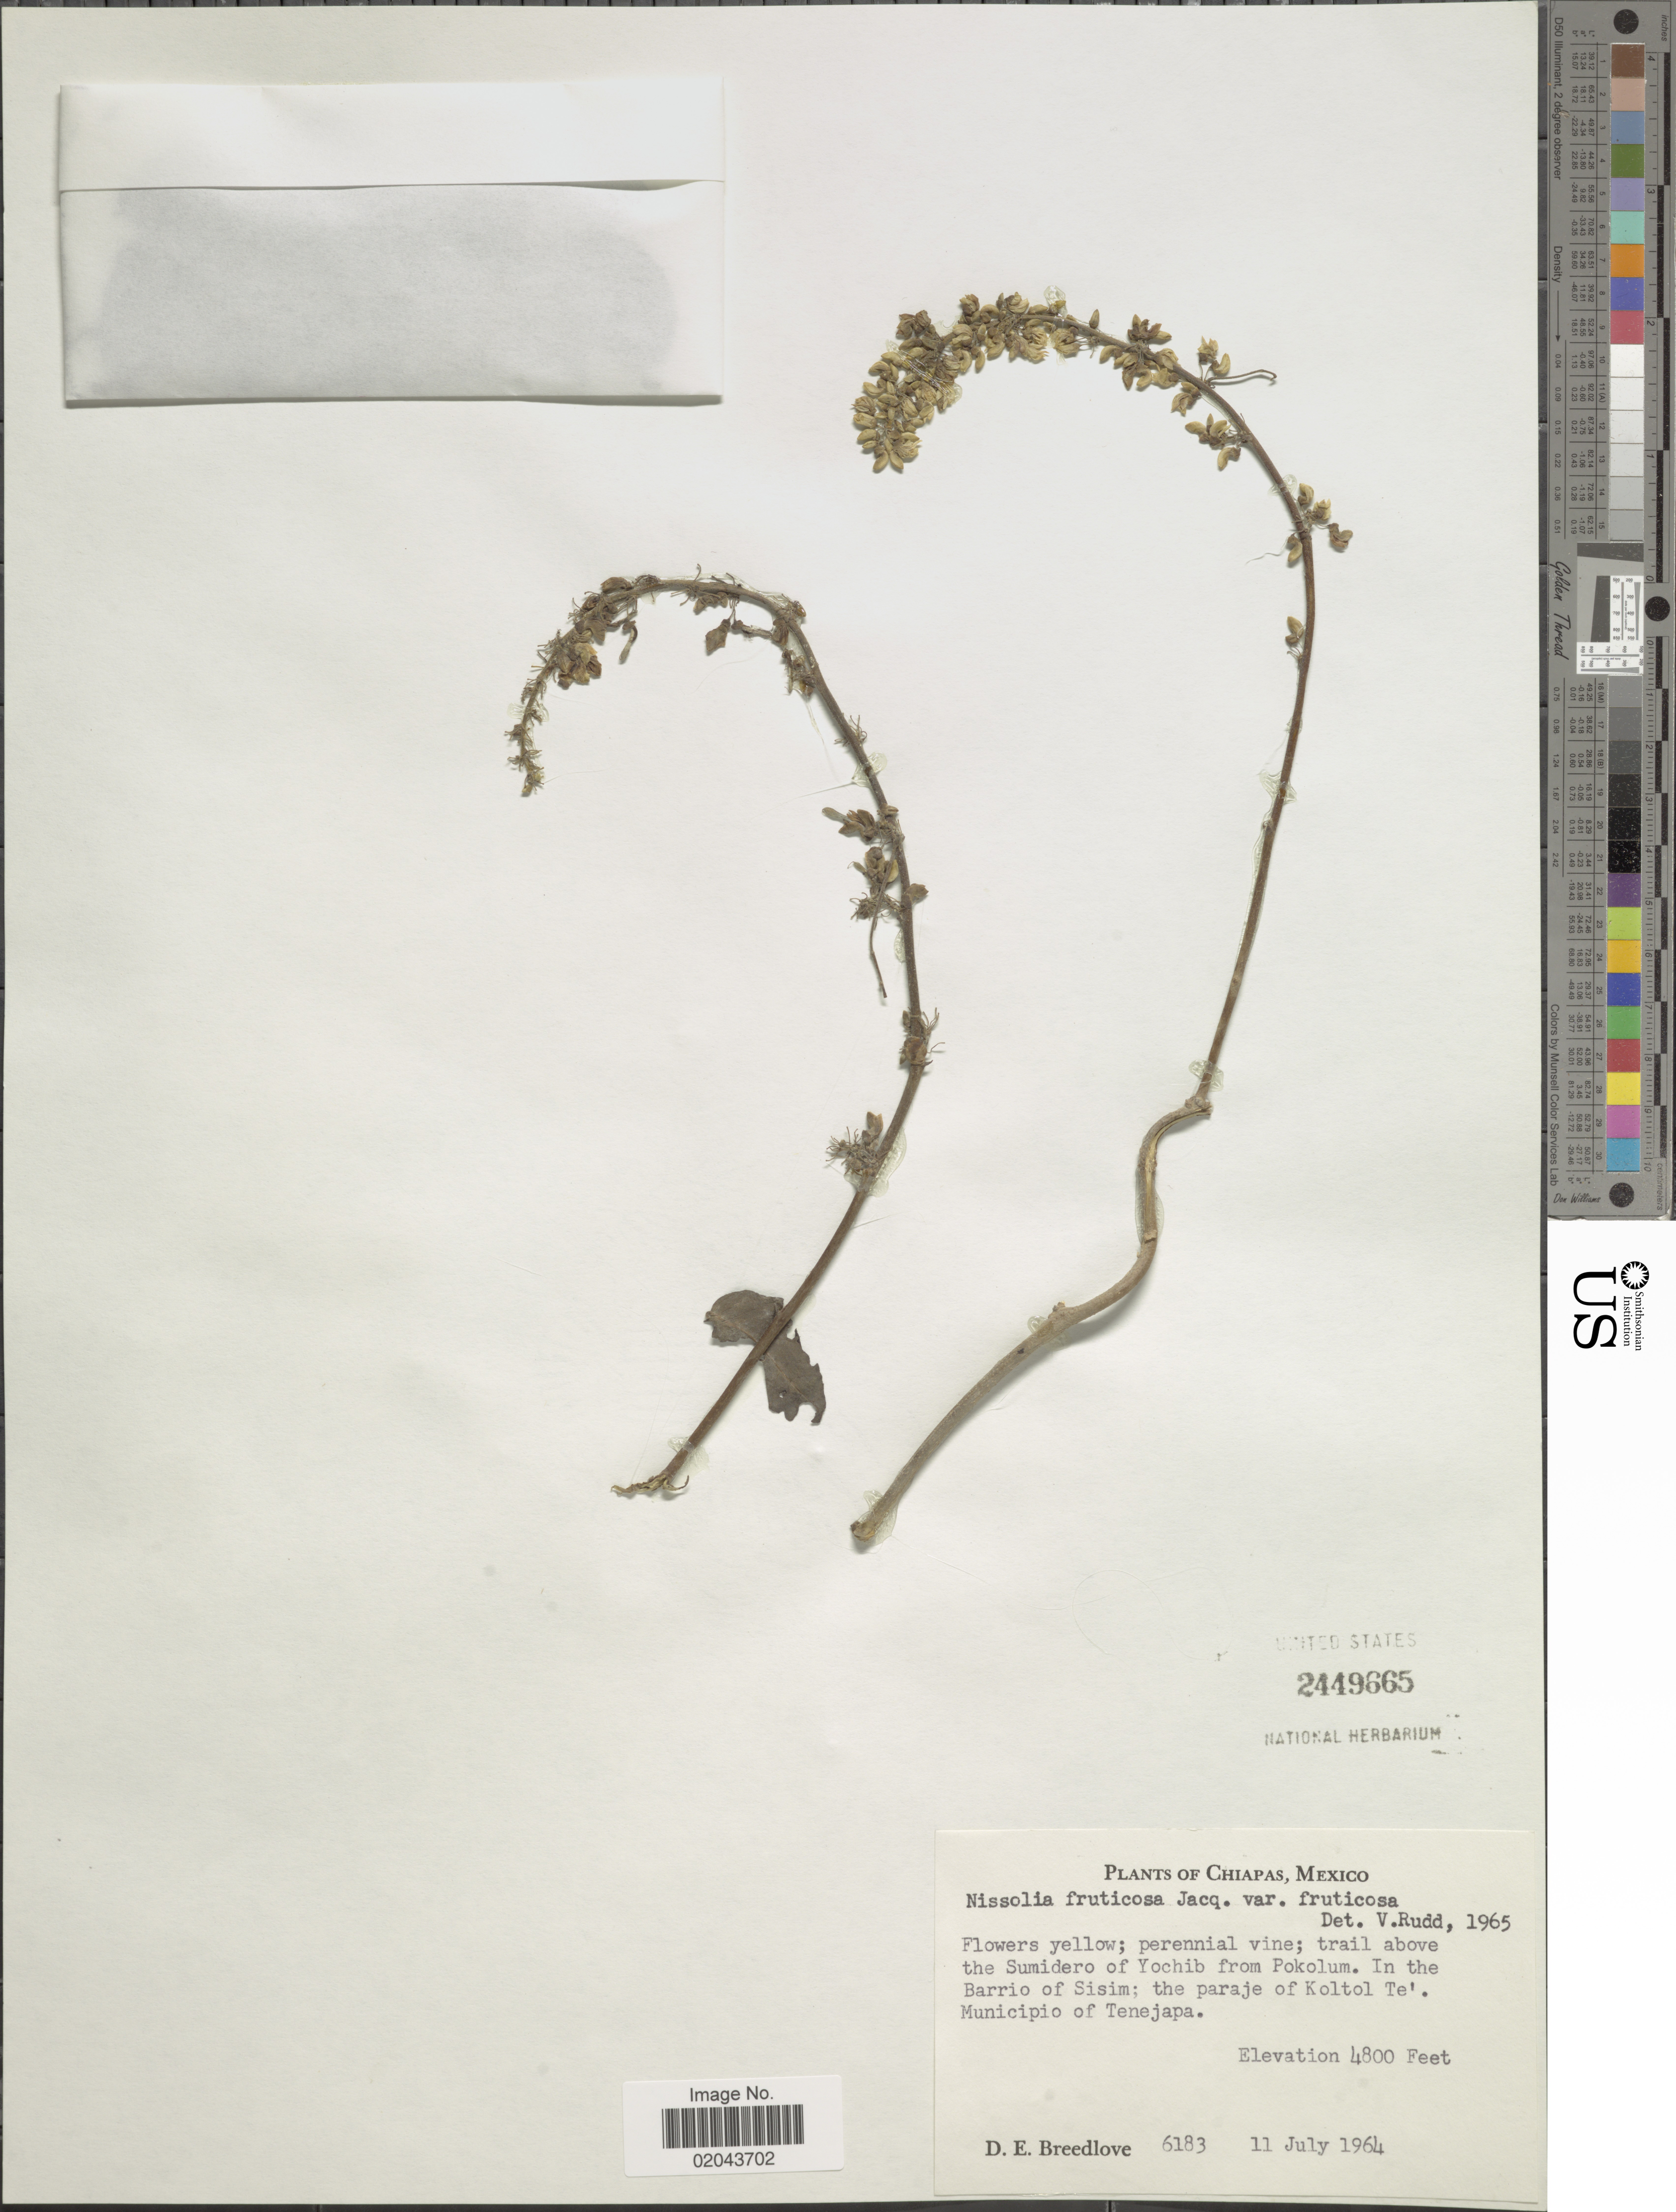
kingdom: Plantae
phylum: Tracheophyta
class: Magnoliopsida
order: Fabales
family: Fabaceae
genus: Nissolia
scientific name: Nissolia fruticosa var. fruticosa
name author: Jacq.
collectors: D. E. Breedlove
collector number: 6183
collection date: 1964-07-11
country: Mexico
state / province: Chiapas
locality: Trail above the Sumidero of Yochib from Pokolum. In the Barrio of Sisim; the paraje of Koltol Te'. Municipio of Tenejapa.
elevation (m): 1463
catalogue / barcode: US 2449665